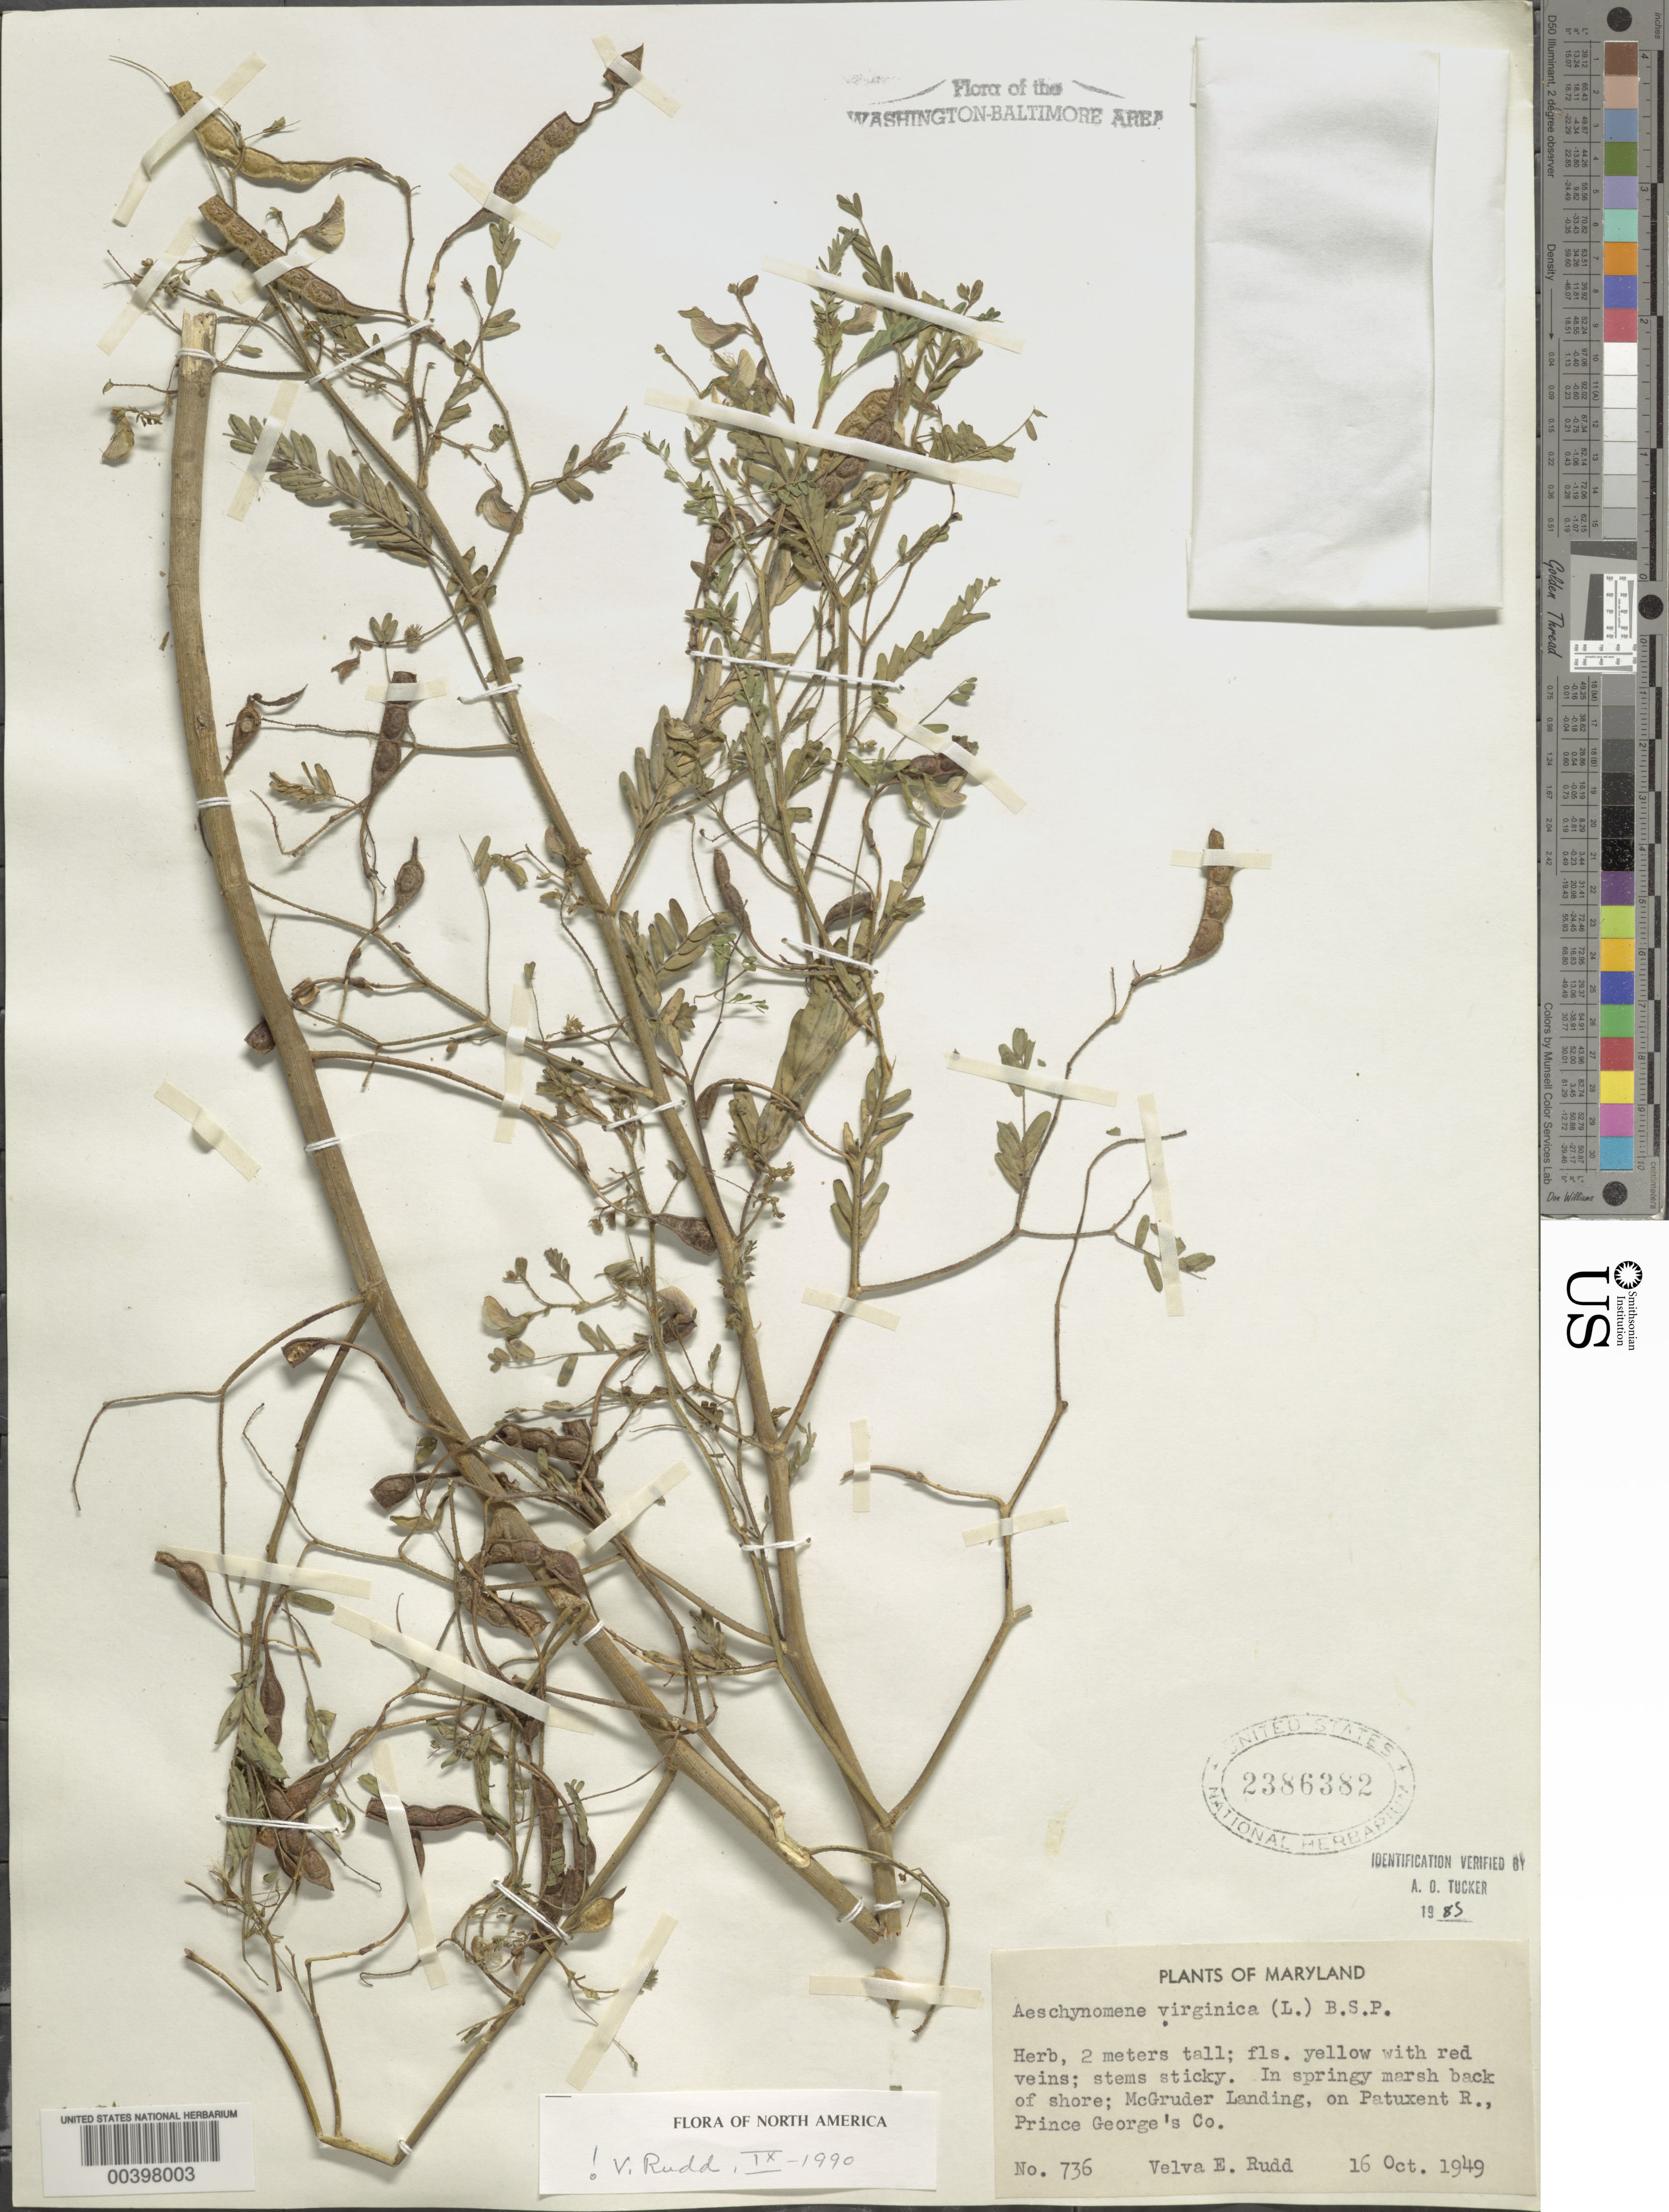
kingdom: Plantae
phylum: Tracheophyta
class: Magnoliopsida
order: Fabales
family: Fabaceae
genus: Aeschynomene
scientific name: Aeschynomene virginica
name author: (L.) Britton, Stearns & Poggenb.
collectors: V. E. Rudd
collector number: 736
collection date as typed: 16 Oct 1949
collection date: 1949-10-16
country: United States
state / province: Maryland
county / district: Prince George's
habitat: Springy marsh back of shore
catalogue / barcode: US 2386382